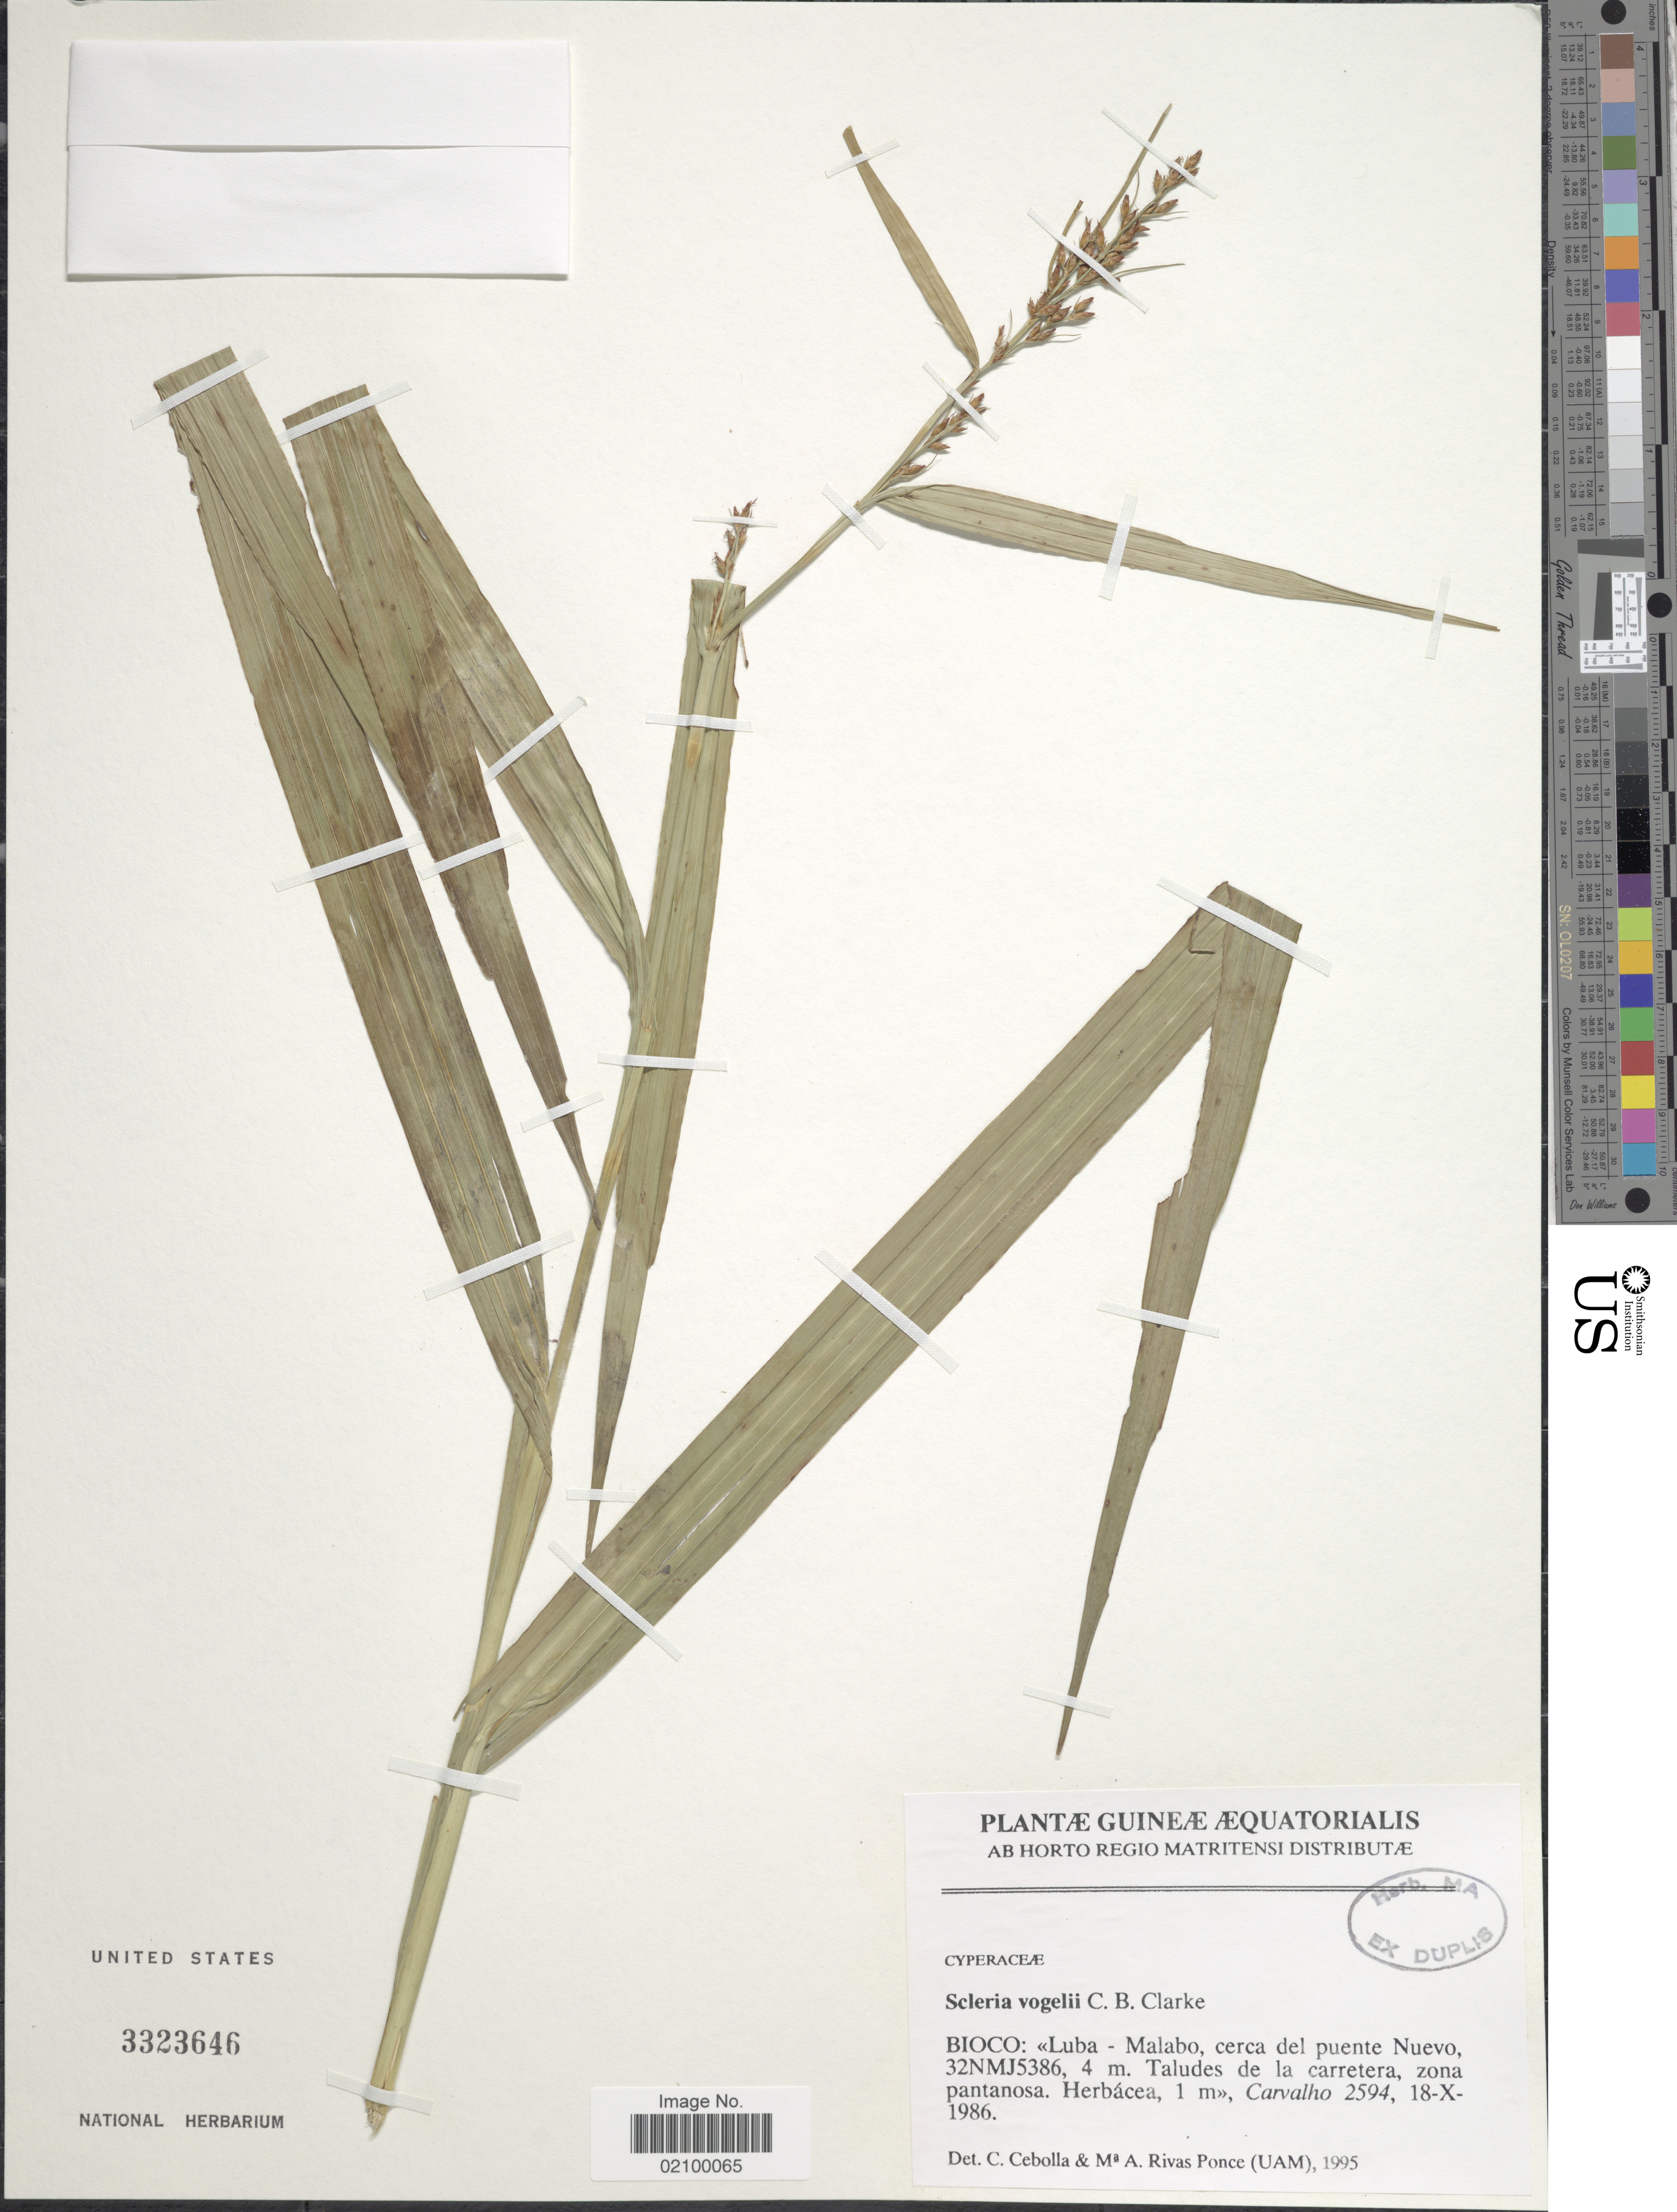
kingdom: Plantae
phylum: Tracheophyta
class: Liliopsida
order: Poales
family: Cyperaceae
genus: Scleria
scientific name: Scleria vogelii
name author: C.B. Clarke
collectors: Carvalho, --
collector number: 2594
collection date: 1986-10-18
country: Equatorial Guinea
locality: Guineaw Aequatorialis. Bioco: Luba - Malabo, cerca del puente Nuevo, 32NMJ5386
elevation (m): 4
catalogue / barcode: US 3323646